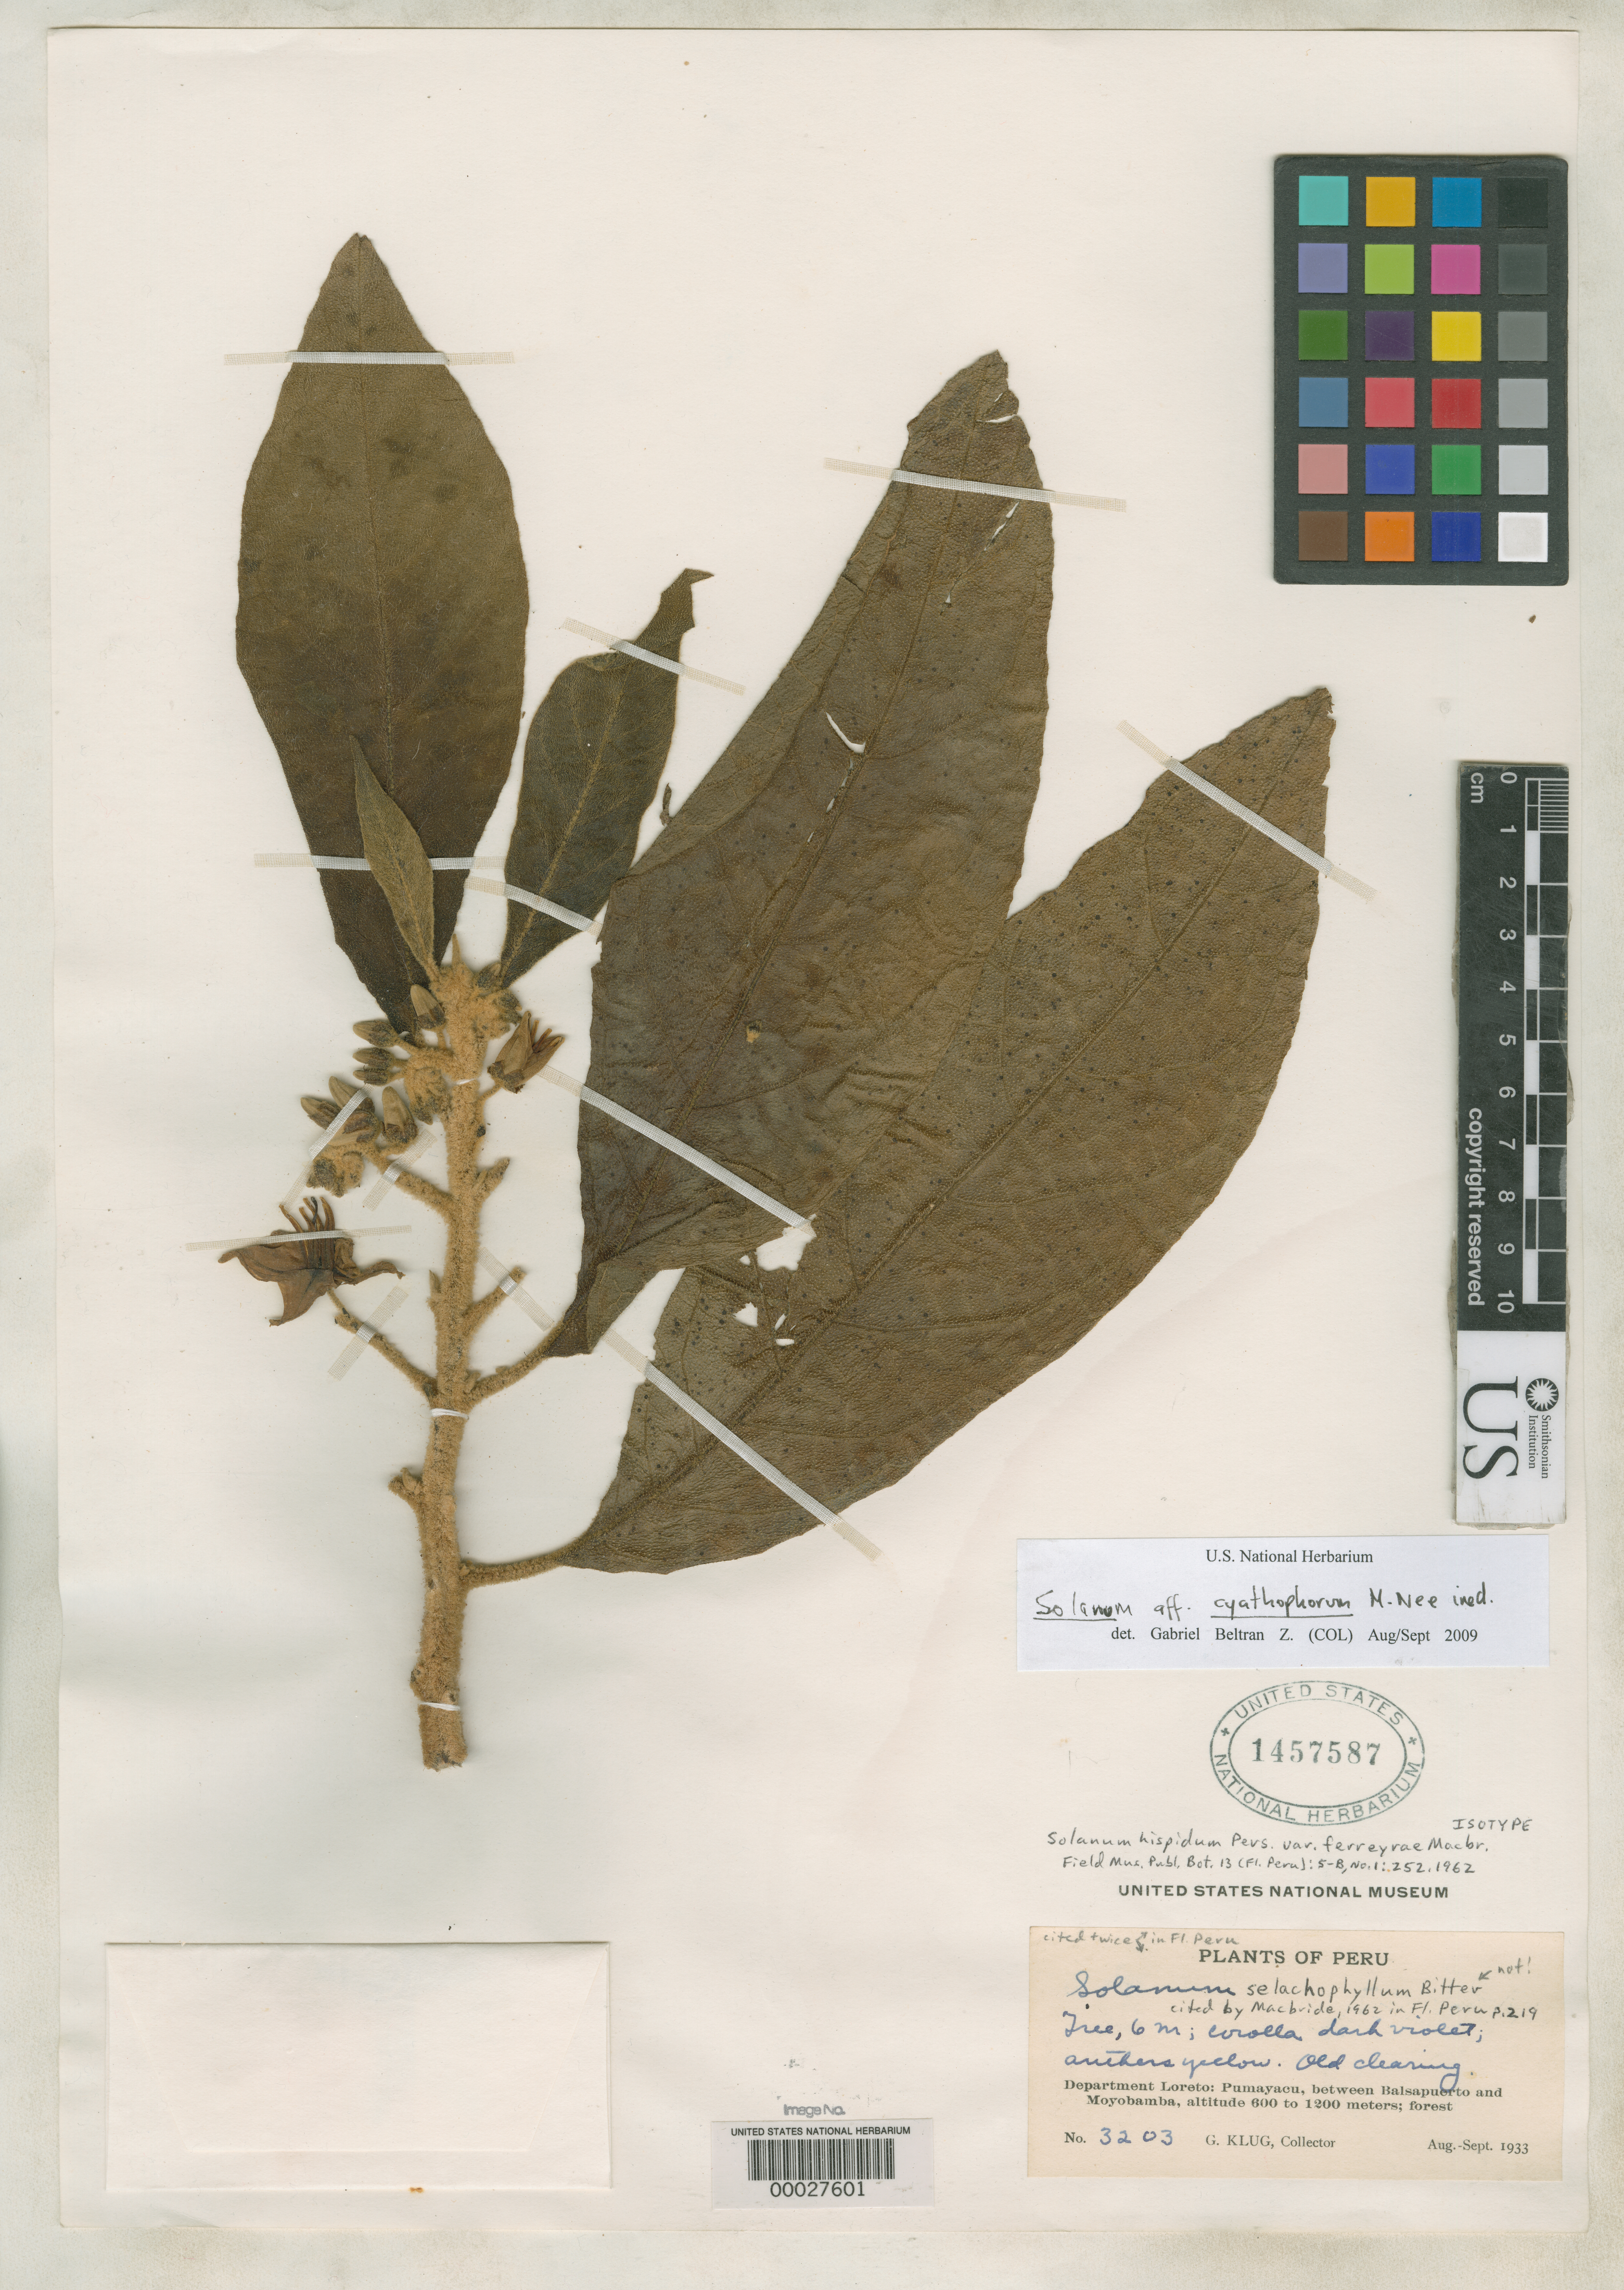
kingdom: Plantae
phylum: Tracheophyta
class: Magnoliopsida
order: Solanales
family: Solanaceae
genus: Solanum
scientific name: Solanum hispidum var. ferreyrae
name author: J.F. Macbr.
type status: Isotype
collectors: G. Klug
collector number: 3203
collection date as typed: Aug 1933 to -- Sep 1933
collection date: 1933-08/1933-09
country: Peru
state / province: Loreto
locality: Pumayacu, between Balsapuerto and Moyobamba.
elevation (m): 600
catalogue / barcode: US 1457587